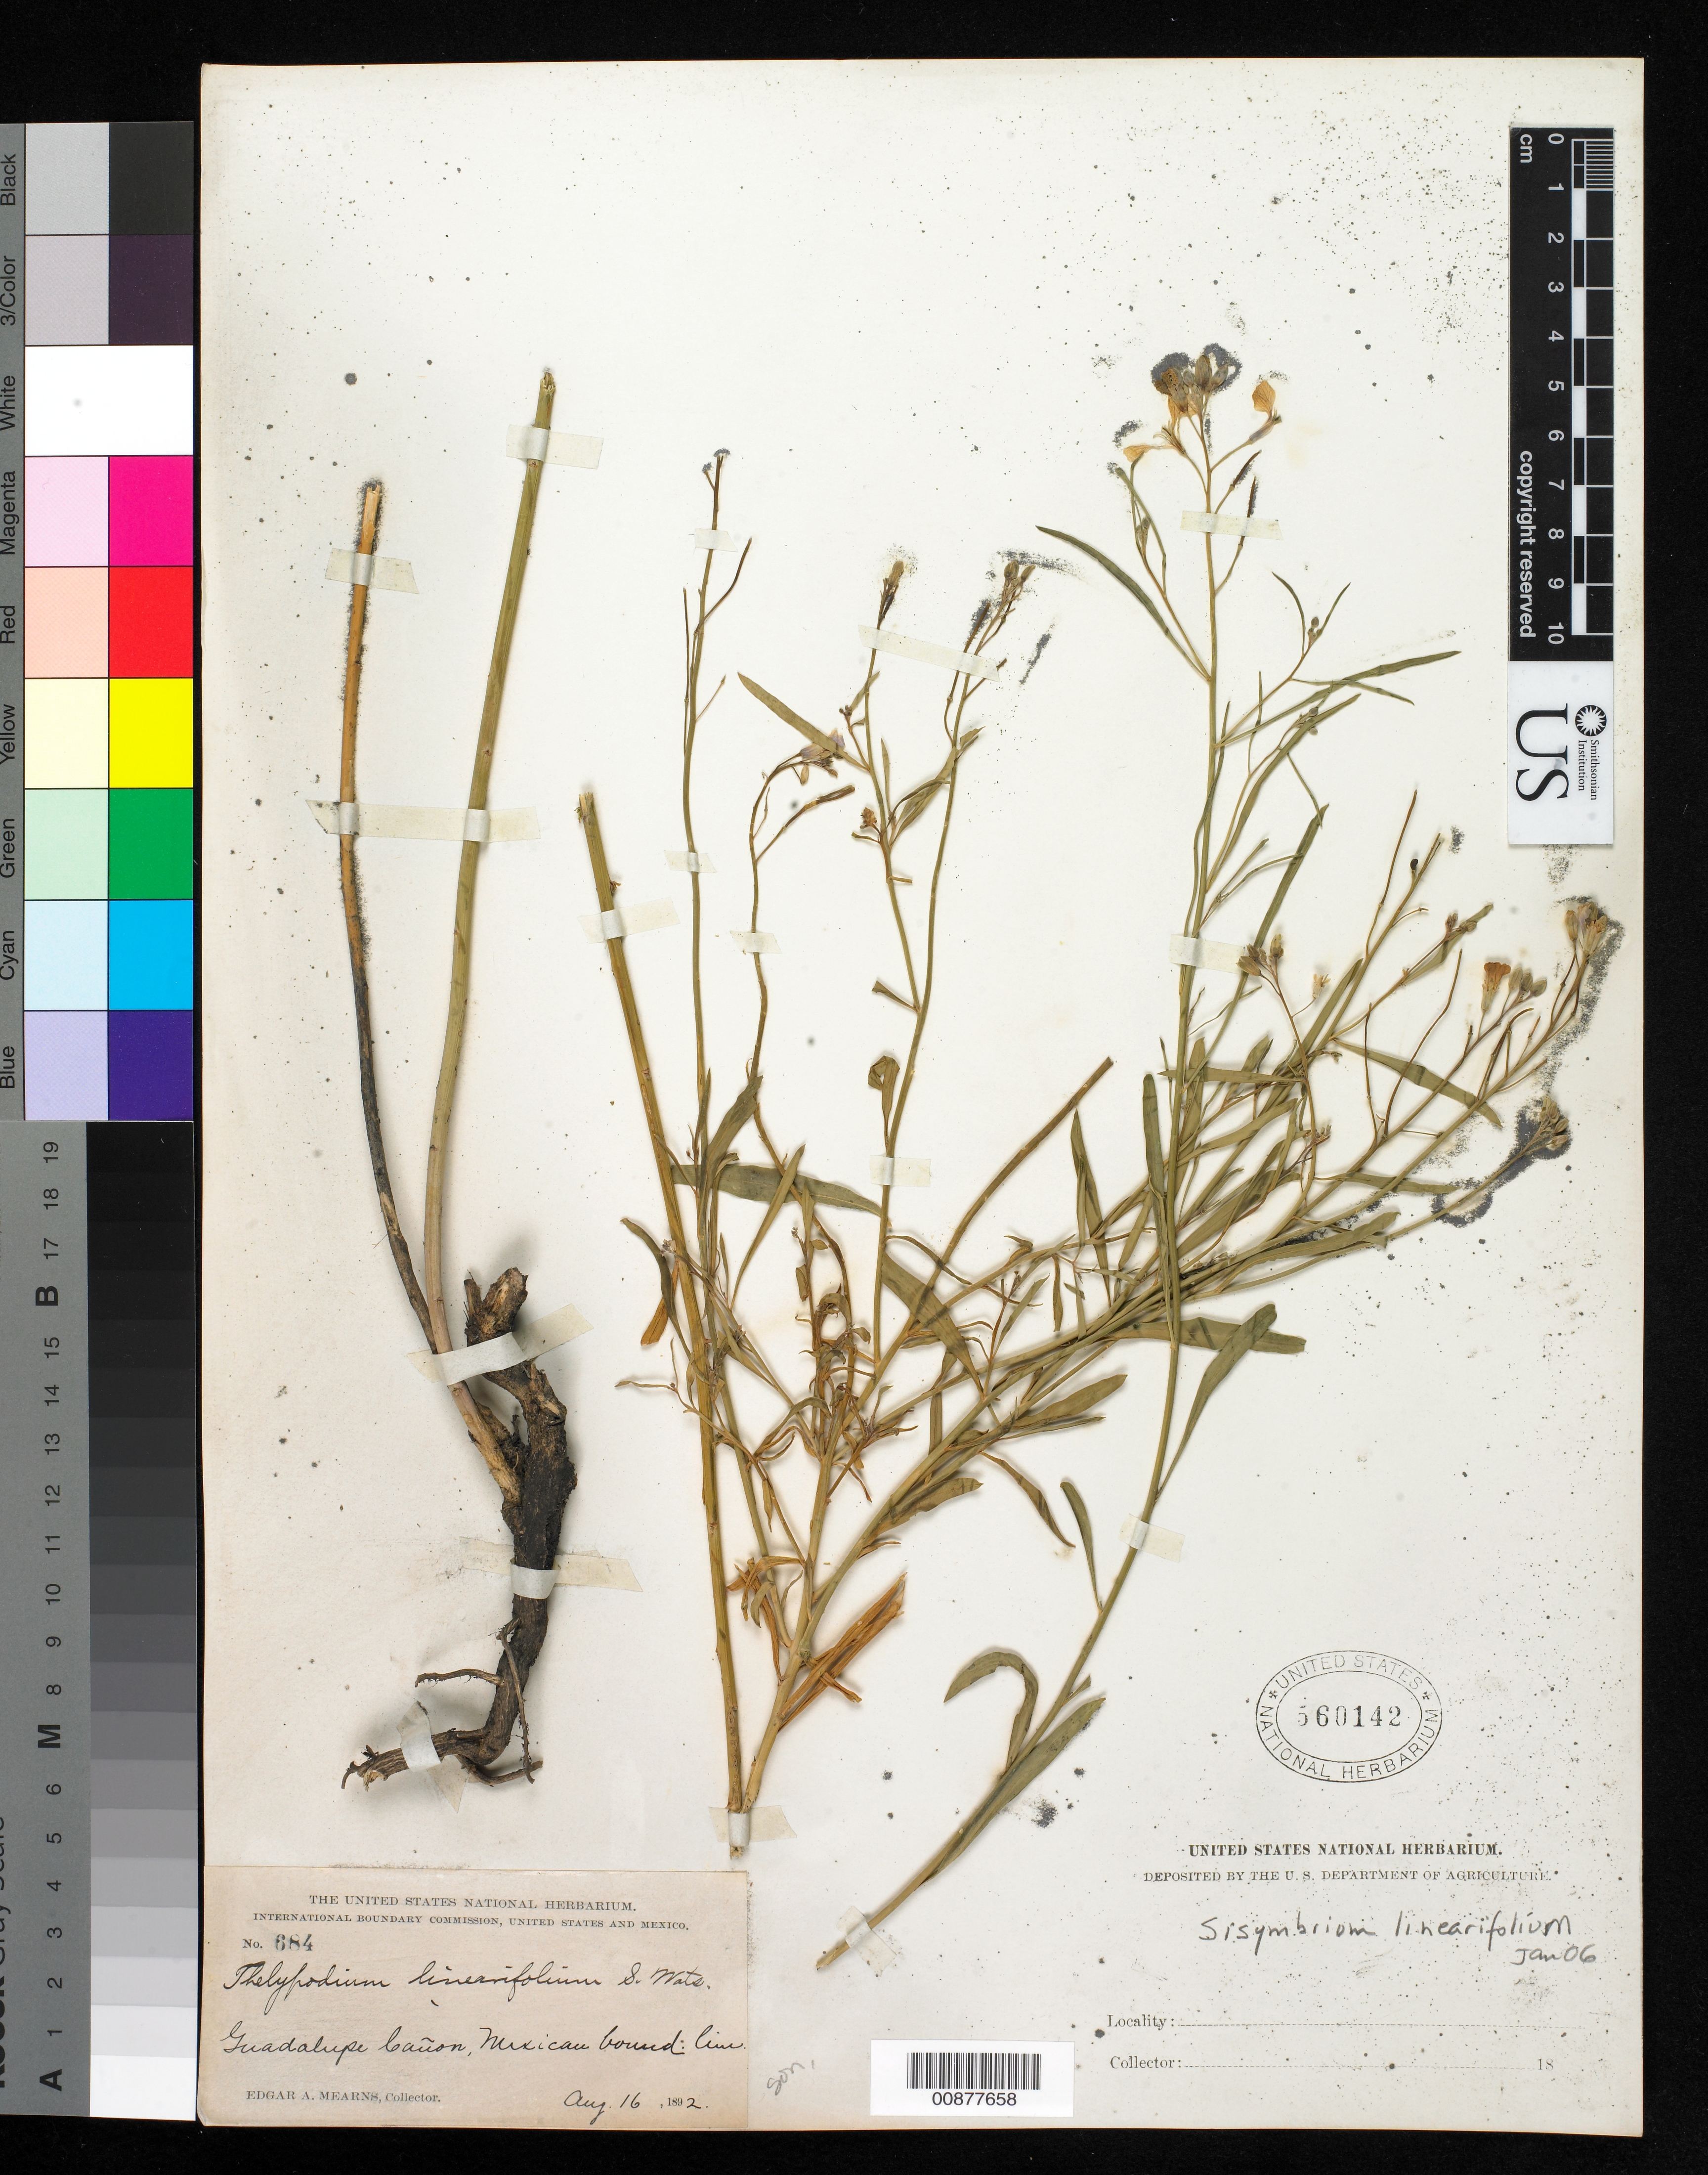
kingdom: Plantae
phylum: Tracheophyta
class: Magnoliopsida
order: Brassicales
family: Brassicaceae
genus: Sisymbrium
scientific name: Sisymbrium linearifolium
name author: (A. Gray) Payson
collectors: E. A. Mearns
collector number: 684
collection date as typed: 16 Aug 1892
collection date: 1892-08-16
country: Mexico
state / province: Sonora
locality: Guadalupe Cañon, Mexican Boundary Line.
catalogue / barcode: US 560142